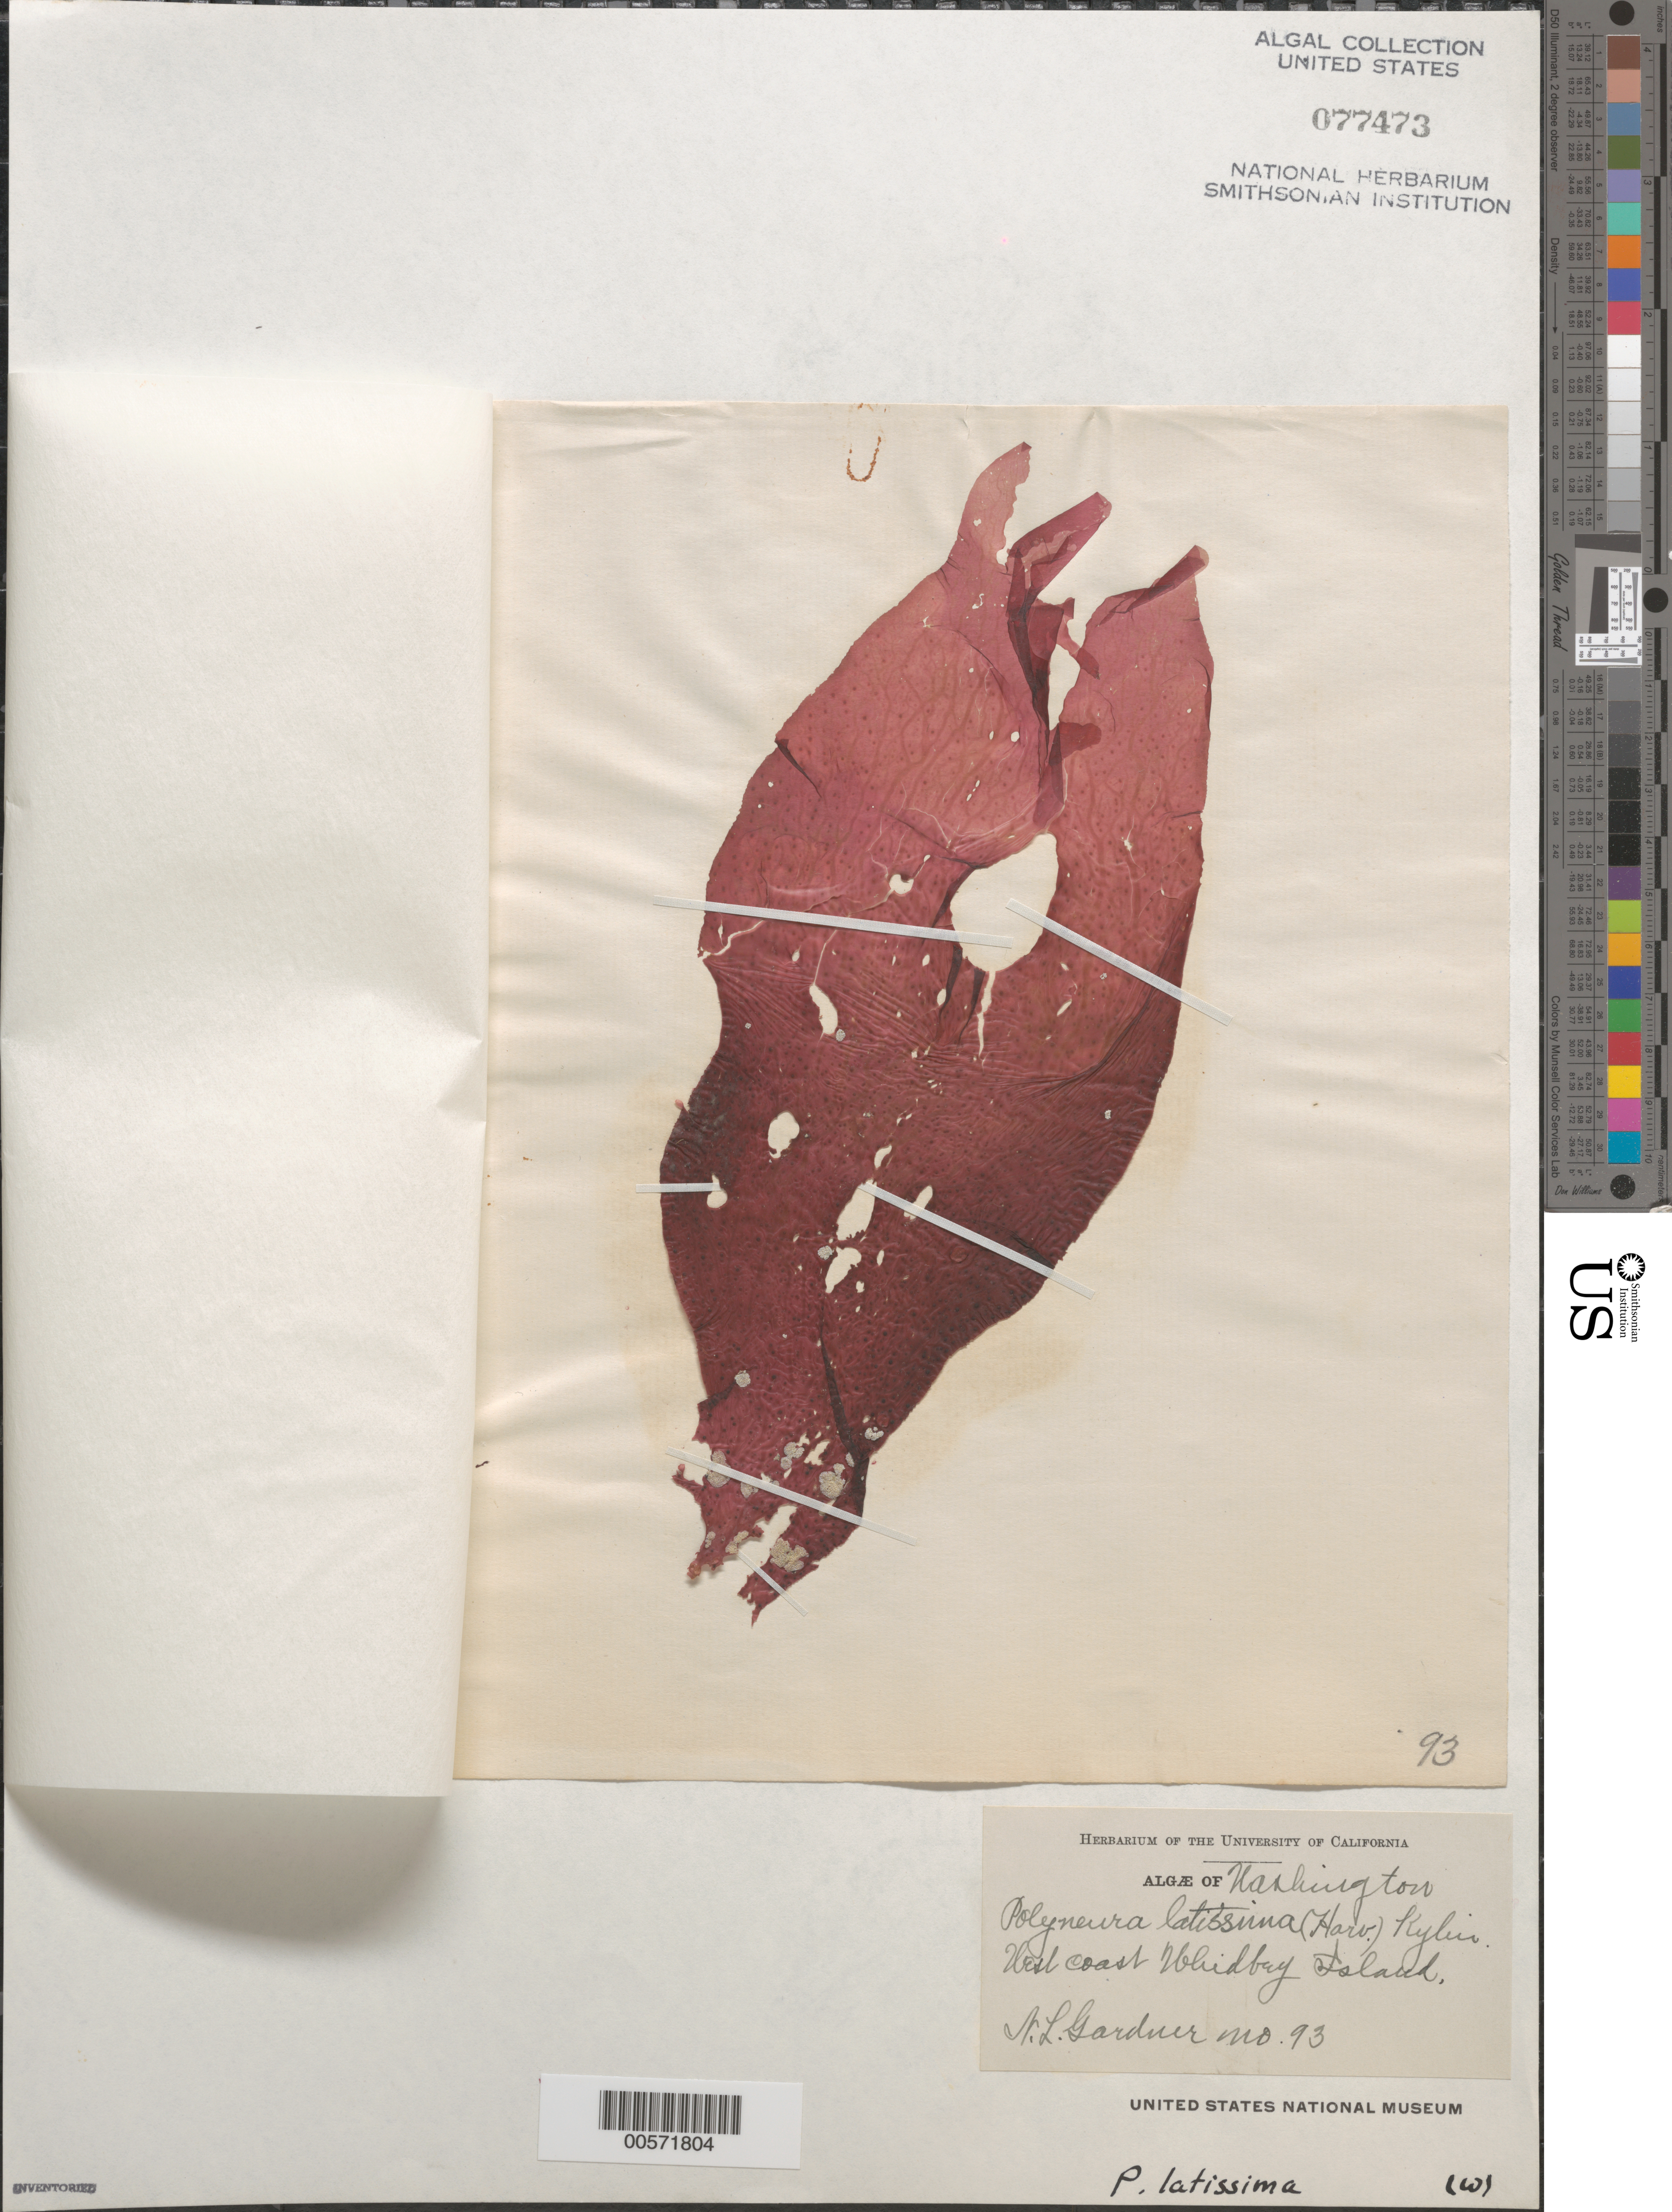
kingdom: Plantae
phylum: Rhodophyta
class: Florideophyceae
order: Ceramiales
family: Delesseriaceae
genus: Polyneura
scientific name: Polyneura latissima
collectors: N. Gardner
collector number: NLG 93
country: United States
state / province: Washington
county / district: Island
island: Whidbey,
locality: West coast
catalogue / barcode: US 77473